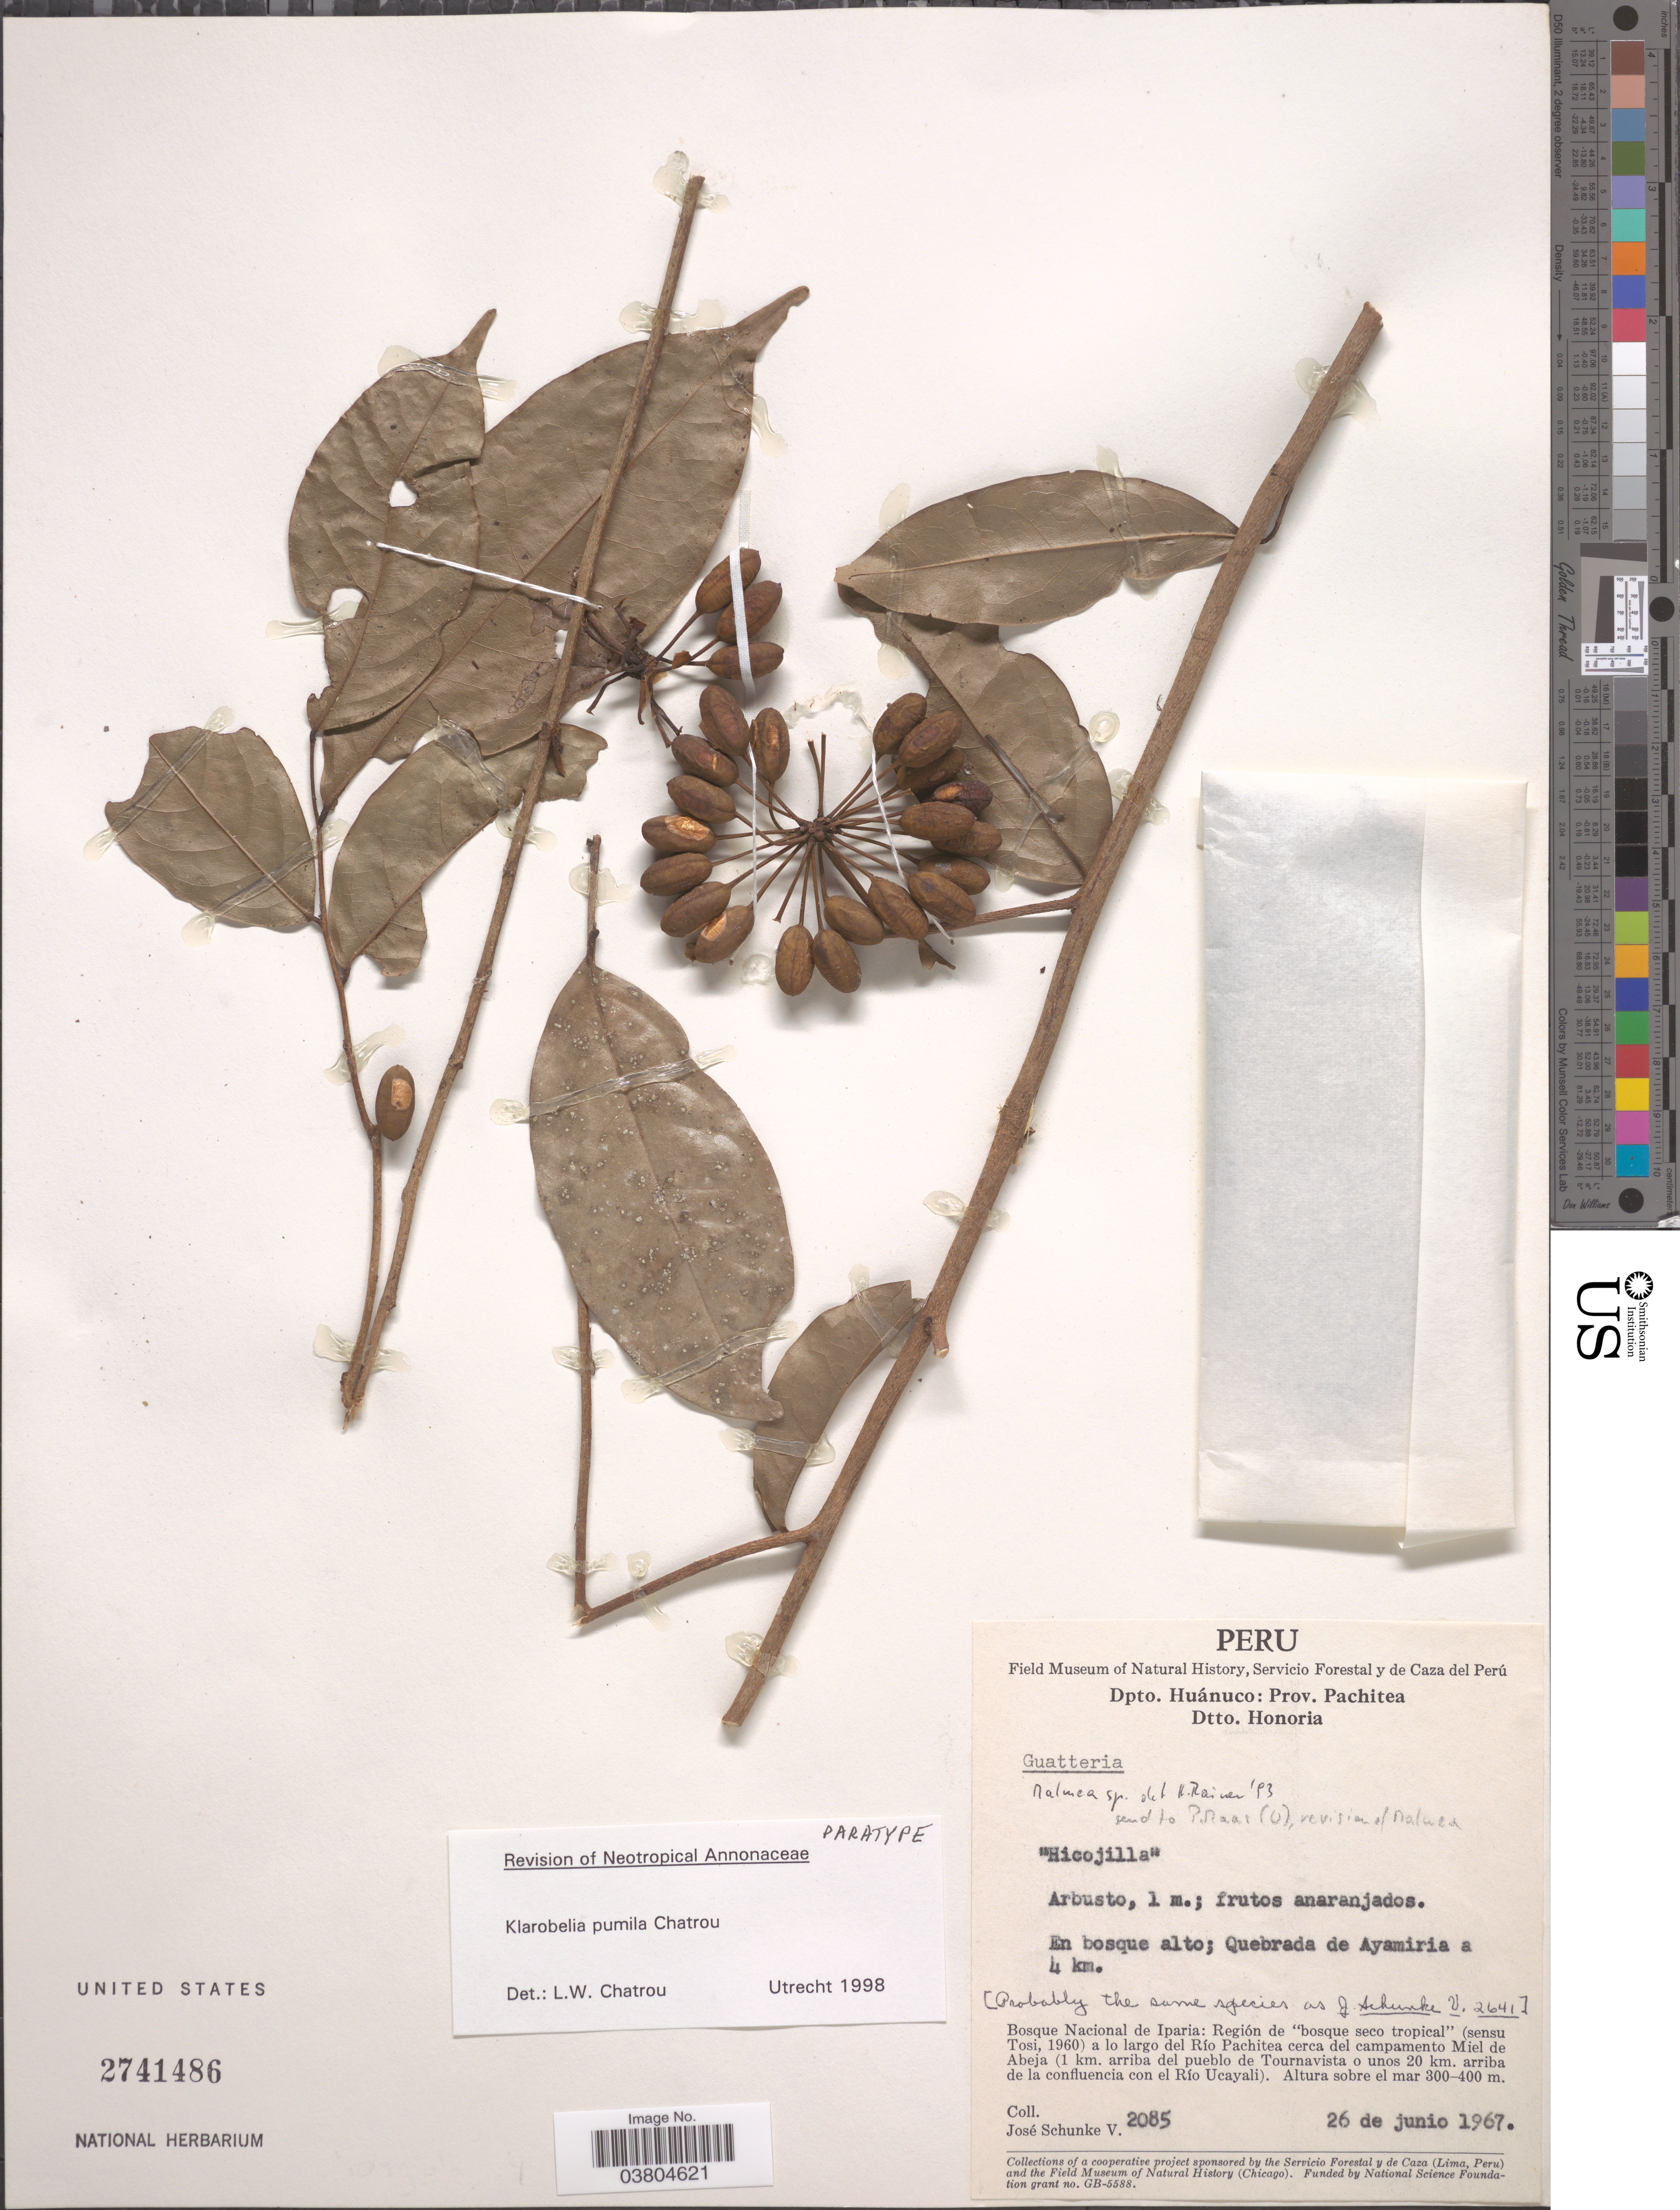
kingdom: Plantae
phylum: Tracheophyta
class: Magnoliopsida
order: Magnoliales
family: Annonaceae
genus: Klarobelia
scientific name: Klarobelia pumila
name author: Chatrou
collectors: J. Schunke Vigo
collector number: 2085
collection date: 1967-06-26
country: Peru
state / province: Huánuco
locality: Dpto. Huánuco: Prov. Pachitea. Dtto. Honoria. En bosque alto; Quebrada de Ayamiria a 4 km. Bosque Nacional de Iparía: Región de "bosque seco tropical" (sensu Tosi, 1960) a lo largo del Río Pachitea cerca del campamento Miel de Abeja (1 km. arriba del pueblo de Tournavista o unos 20 km. arriba de la confluencia con el Río Ucayali).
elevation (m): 300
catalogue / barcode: US 2741486